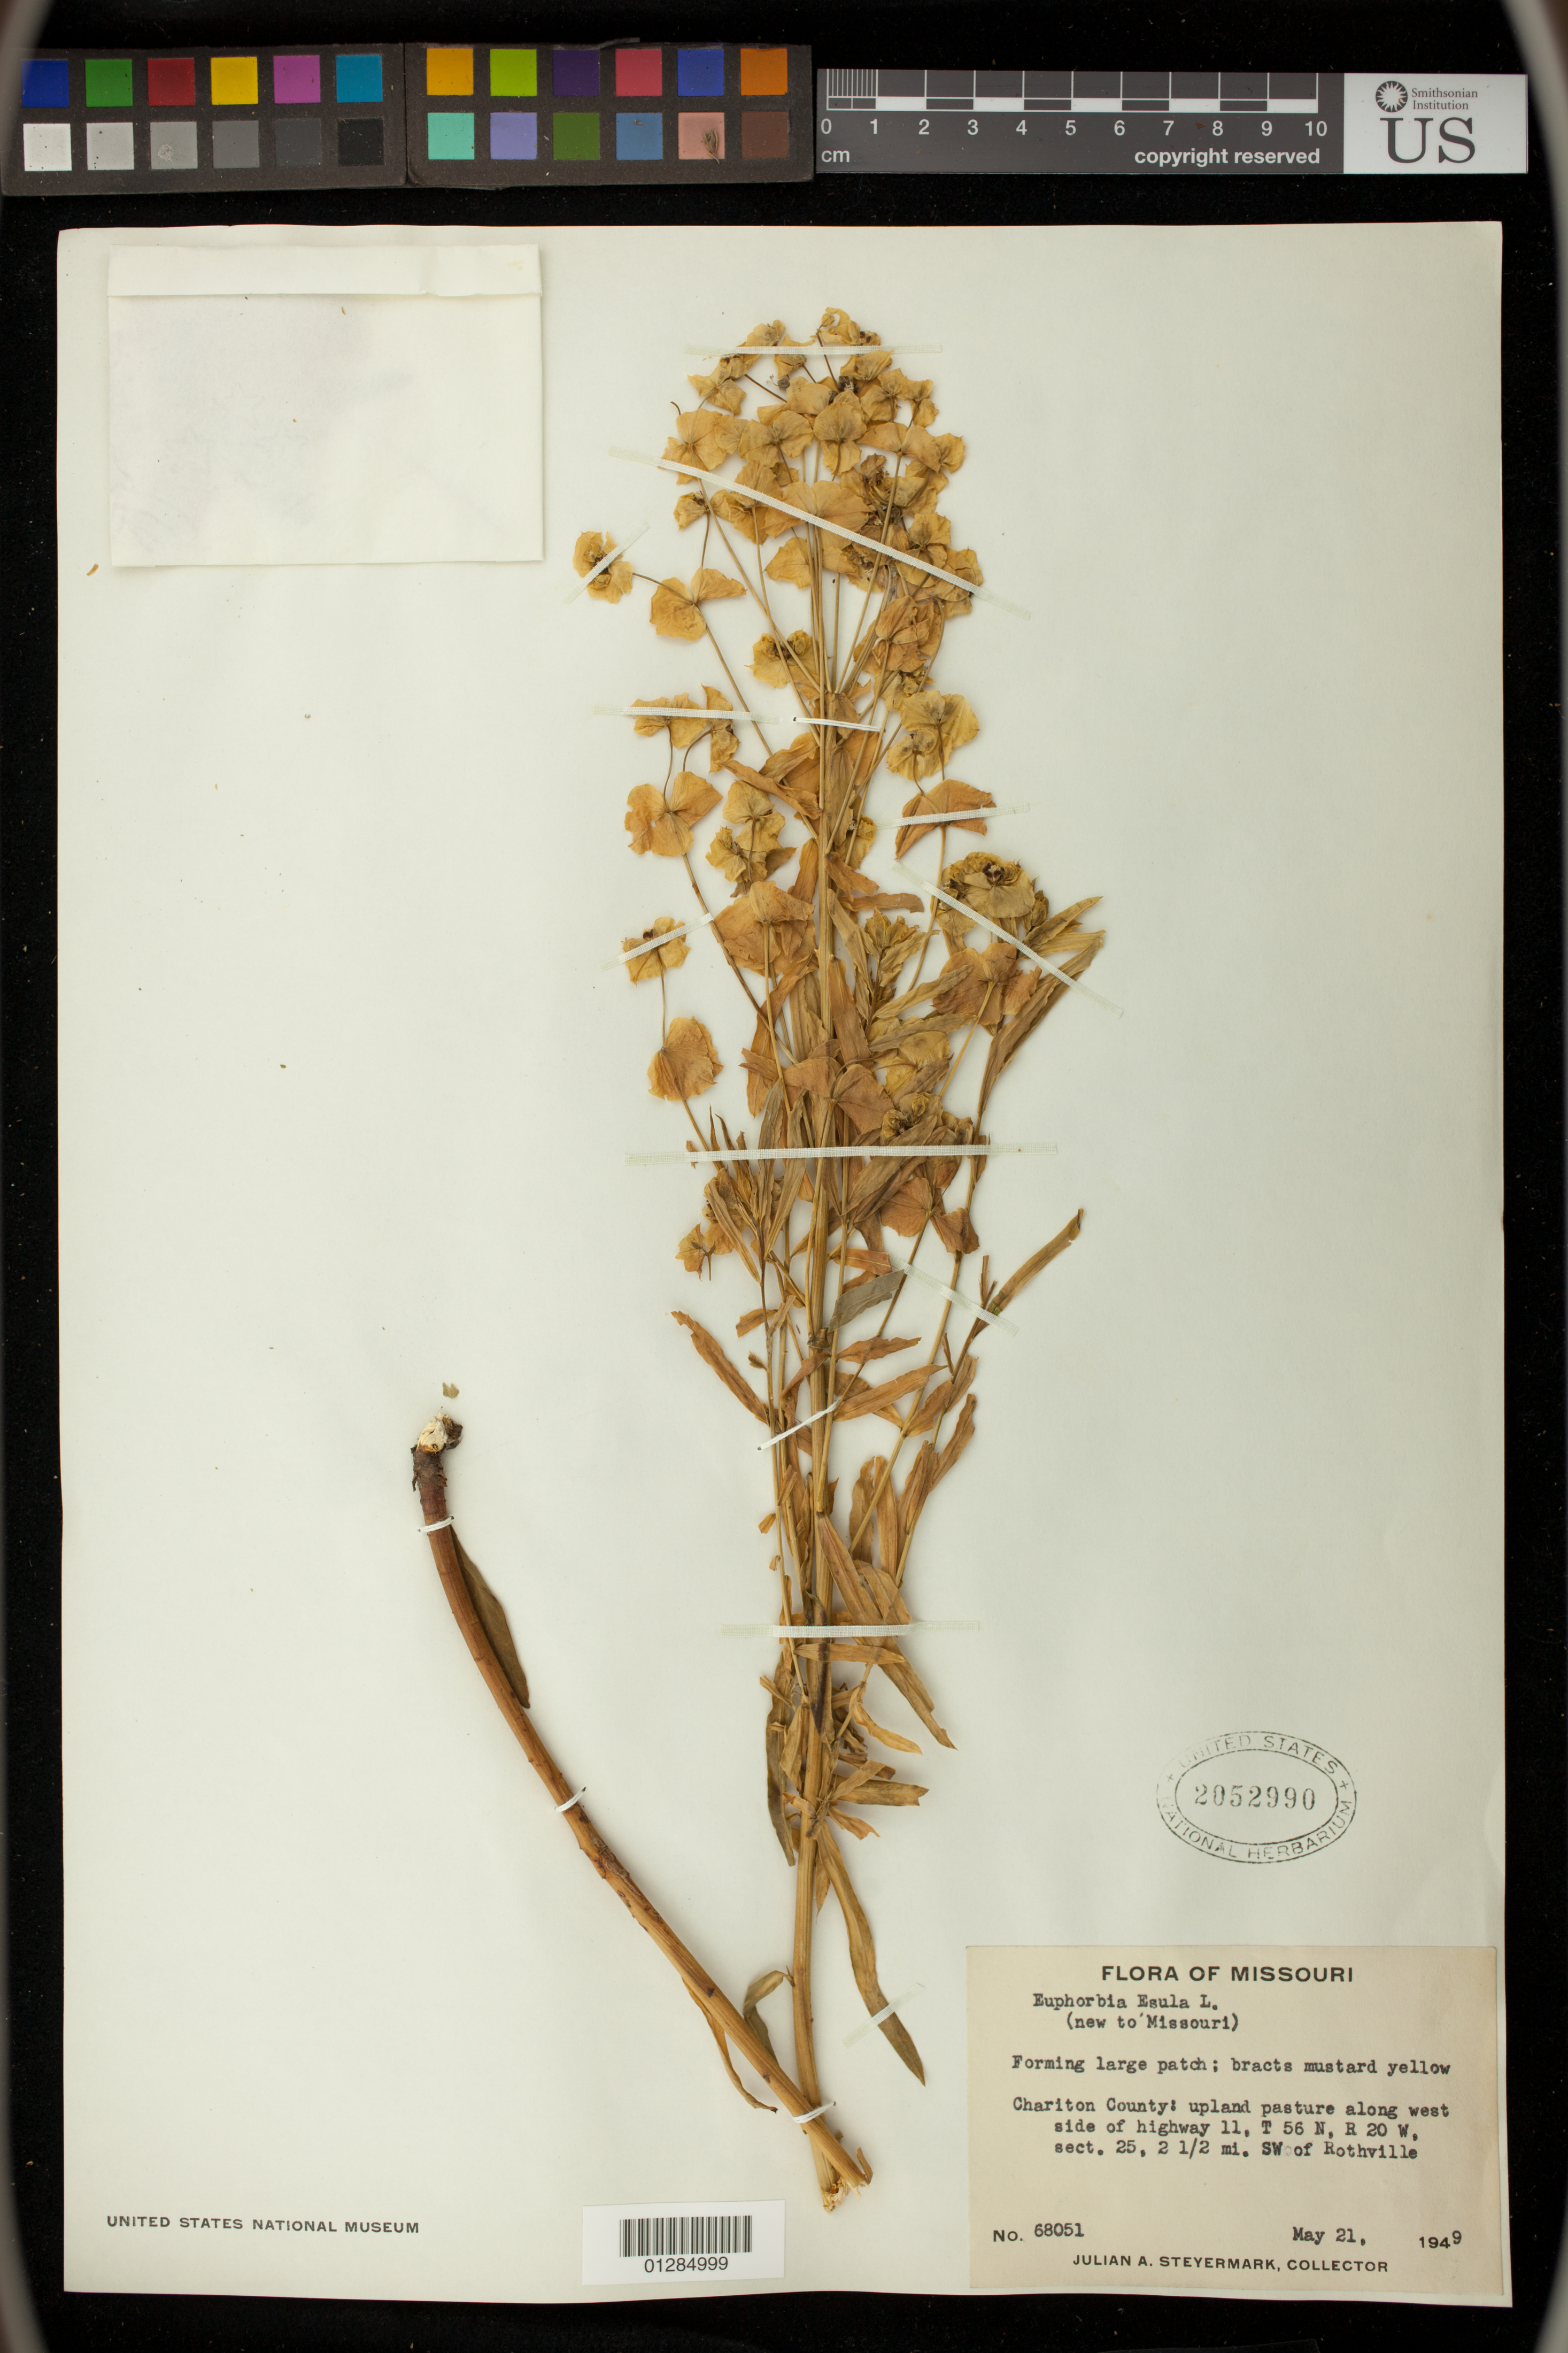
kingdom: Plantae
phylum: Tracheophyta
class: Magnoliopsida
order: Malpighiales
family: Euphorbiaceae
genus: Euphorbia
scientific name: Euphorbia esula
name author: L.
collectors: J. Steyermark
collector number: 68051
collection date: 1949-05-21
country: United States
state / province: Missouri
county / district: Chariton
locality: West side of highway 11, T 56 N, R 20 W, sect 25, 2 1/2 mi. SW of Rothville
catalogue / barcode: US 2052990